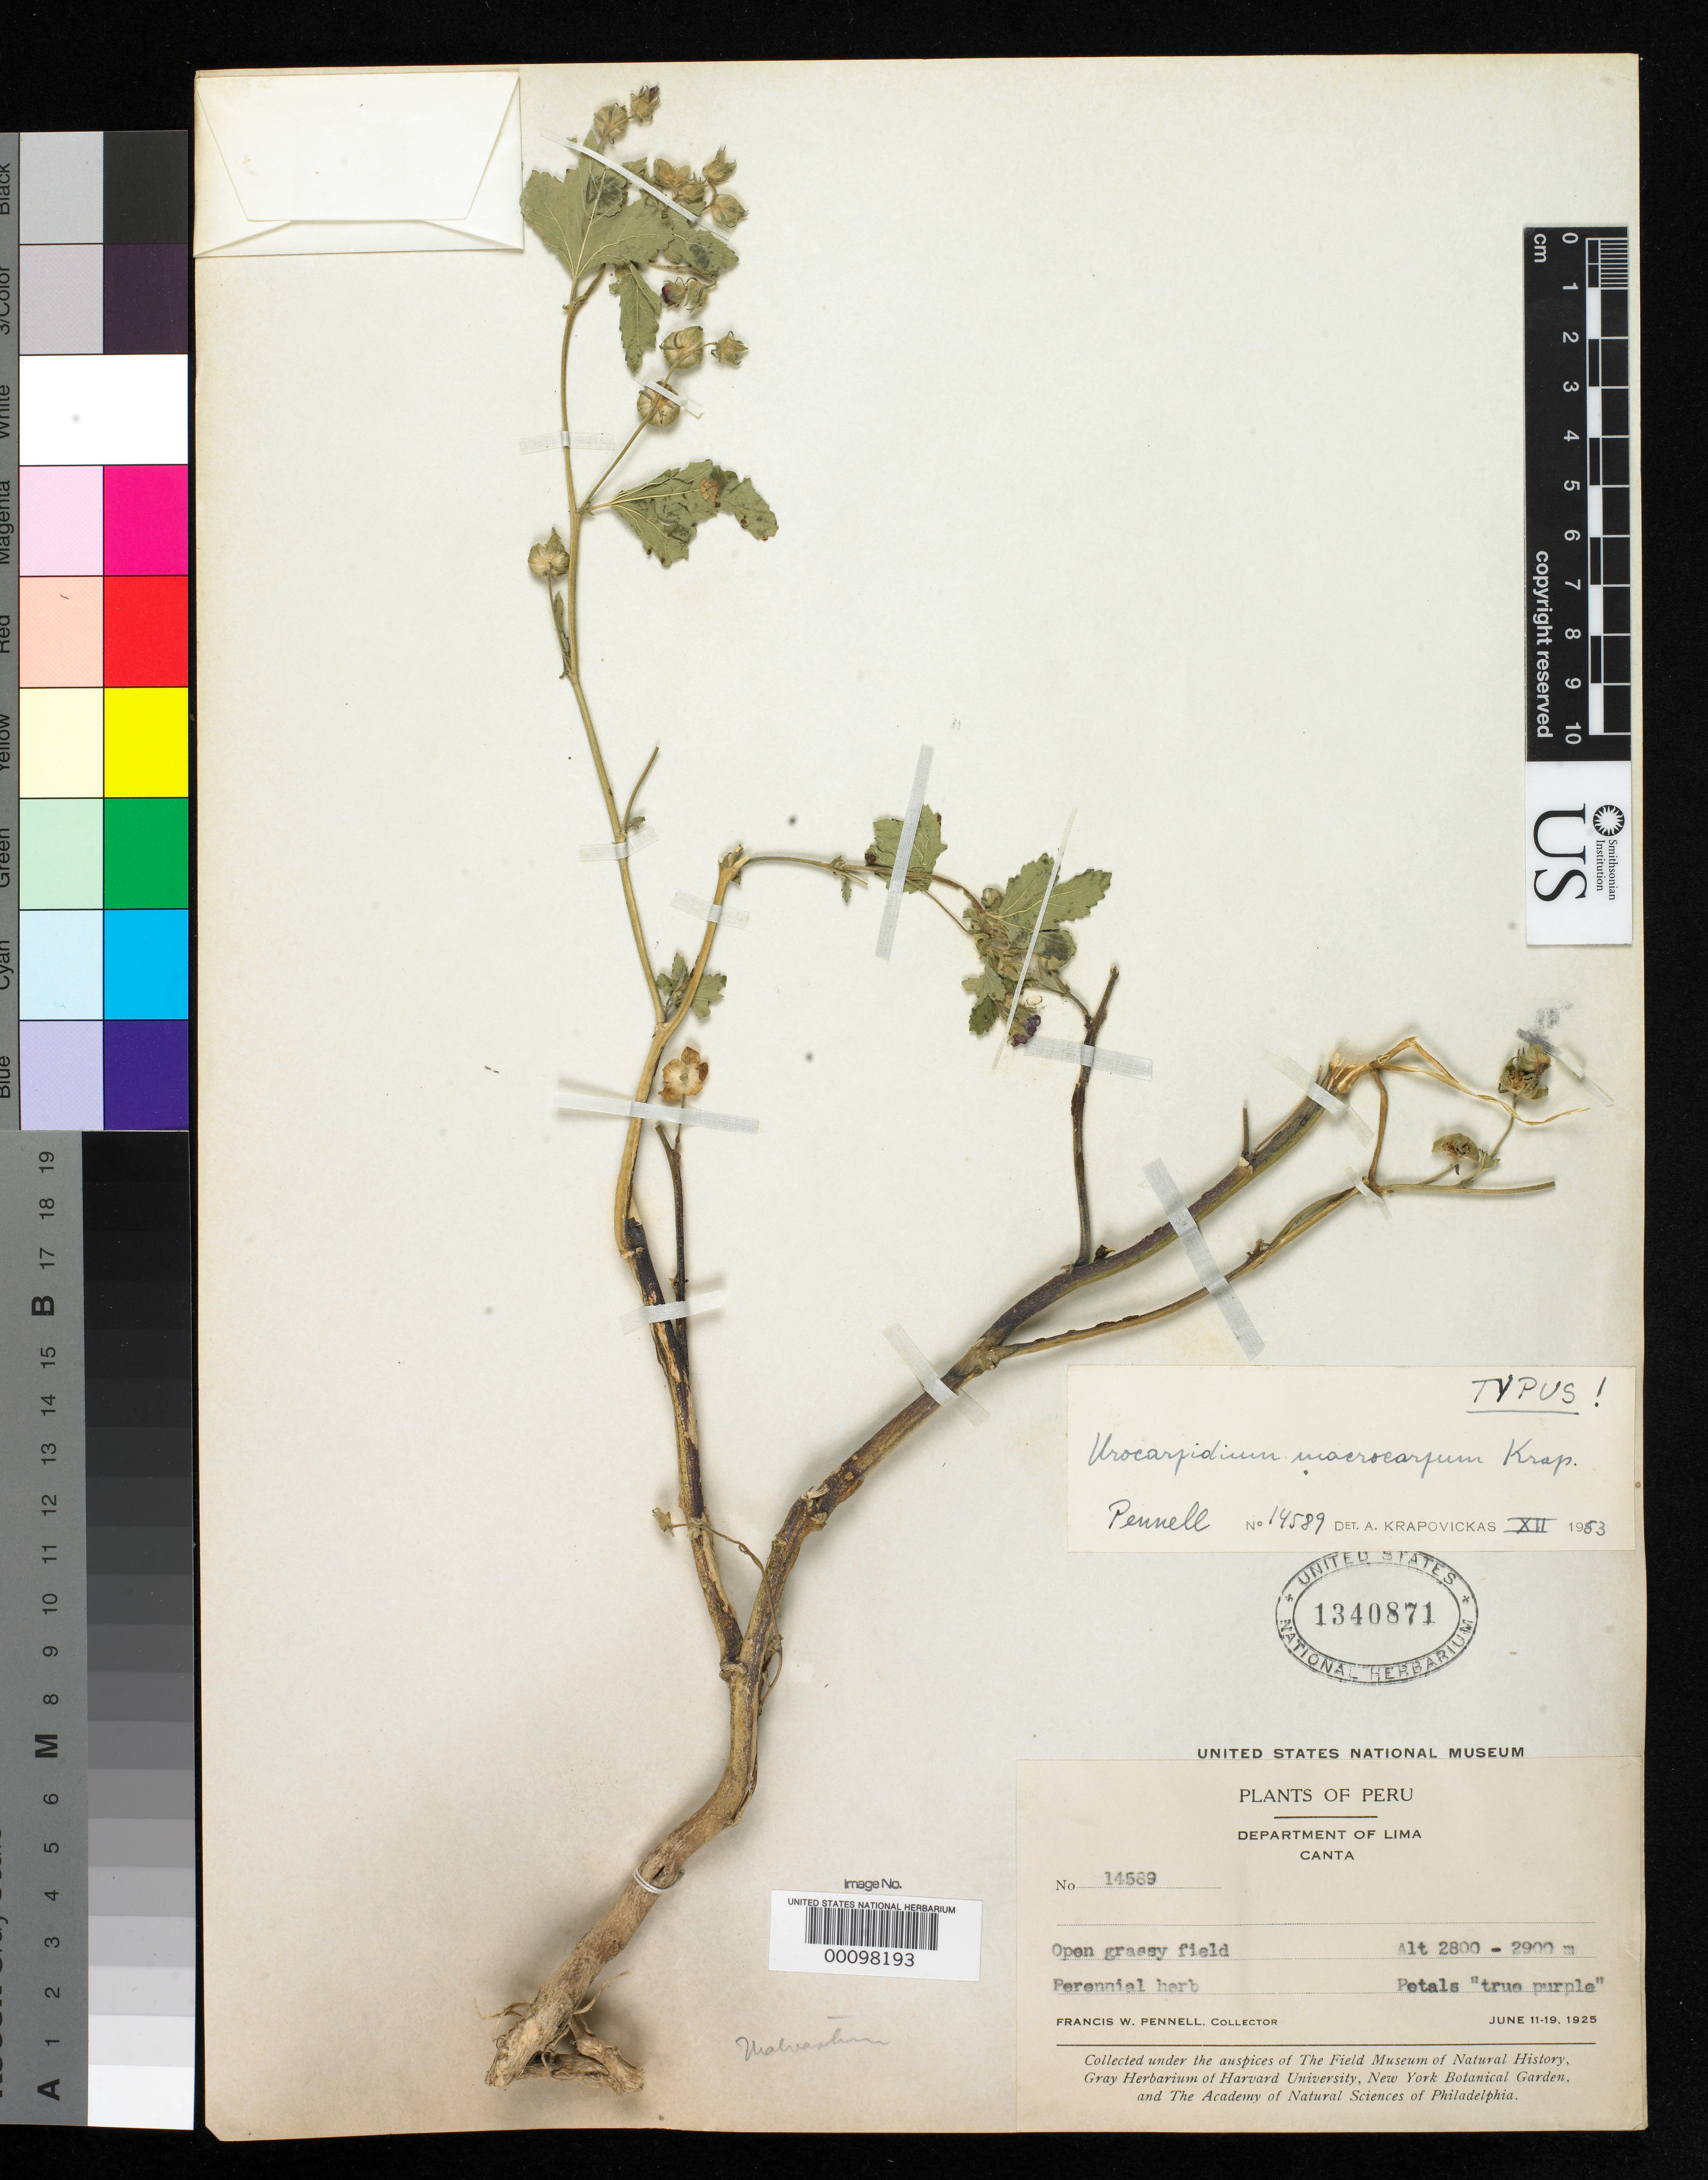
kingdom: Plantae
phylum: Tracheophyta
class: Magnoliopsida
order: Malvales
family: Malvaceae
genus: Urocarpidium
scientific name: Urocarpidium macrocarpum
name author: Krapov.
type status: Holotype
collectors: F. W. Pennell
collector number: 14589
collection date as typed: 11 Jun 1925 to 19 Jun 1925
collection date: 1925-06-11/1925-06-19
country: Peru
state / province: Lima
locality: Canta.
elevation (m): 2800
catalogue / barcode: US 1340871